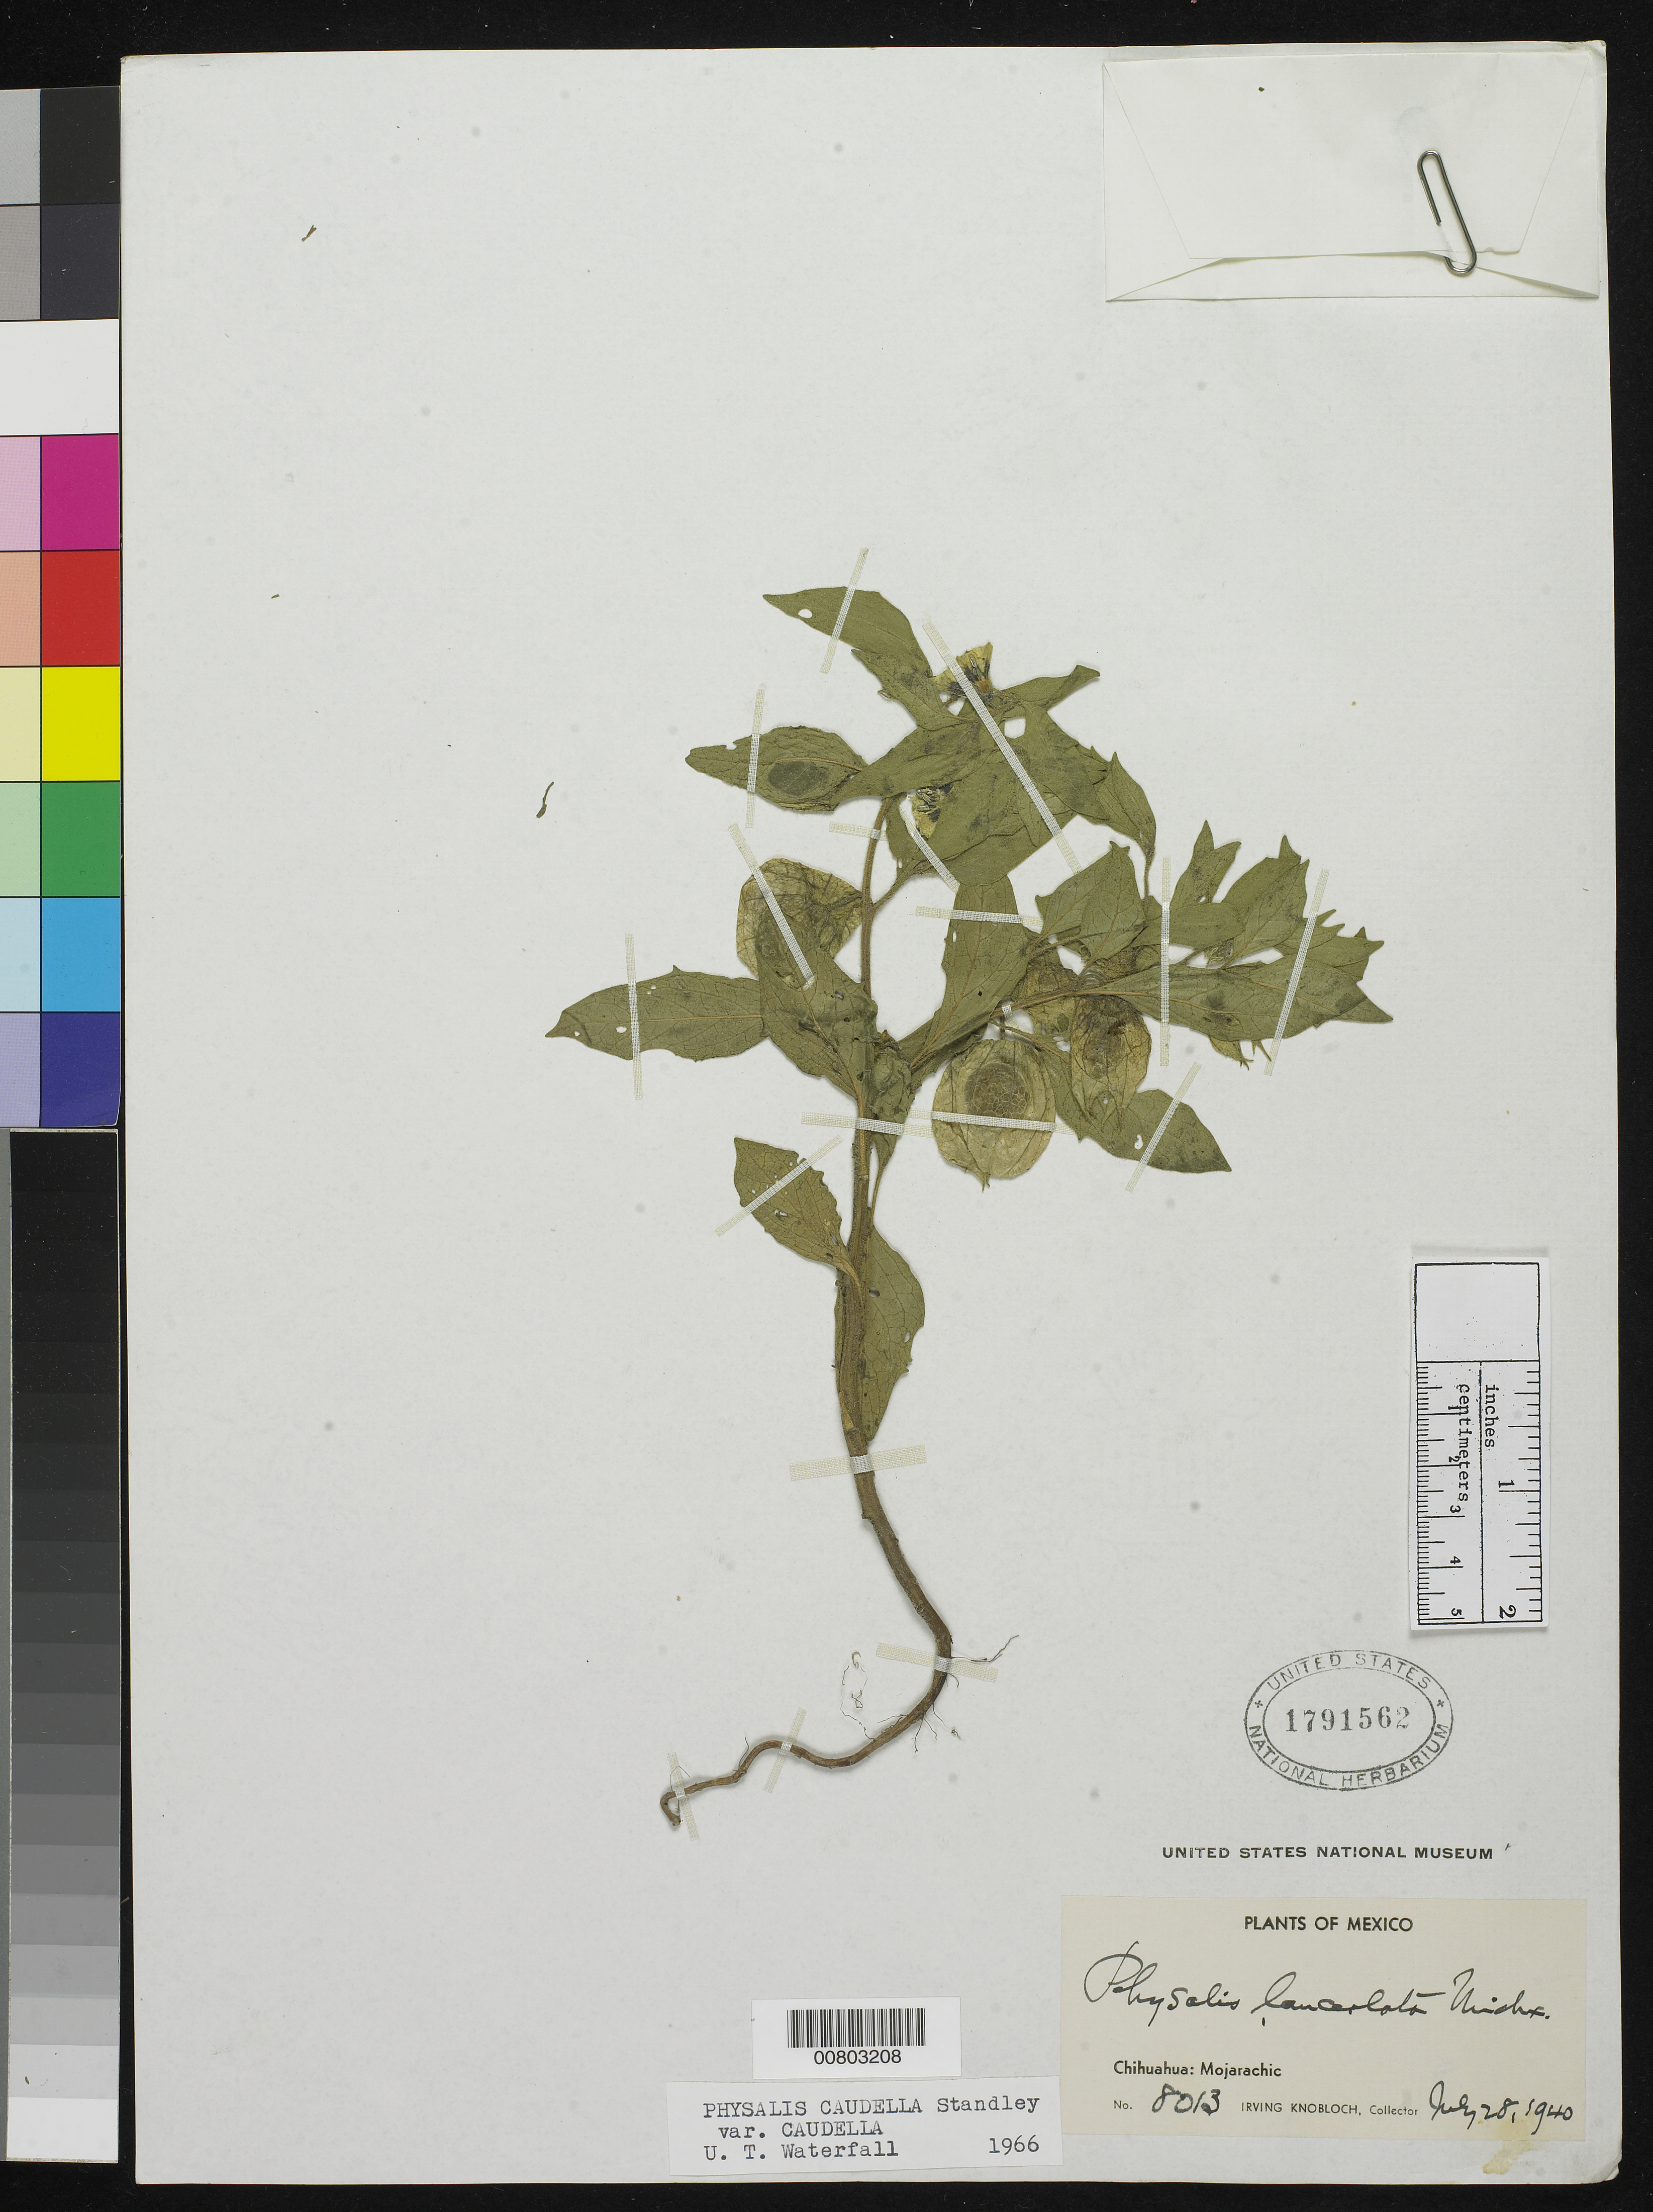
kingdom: Plantae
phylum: Tracheophyta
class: Magnoliopsida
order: Solanales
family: Solanaceae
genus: Physalis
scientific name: Physalis caudella var. caudella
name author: Standl.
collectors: I. W. Knobloch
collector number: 8013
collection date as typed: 28 Jul 1940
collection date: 1940-07-28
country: Mexico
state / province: Chihuahua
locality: Mojarachic, Chihuahua.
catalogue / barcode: US 1791562